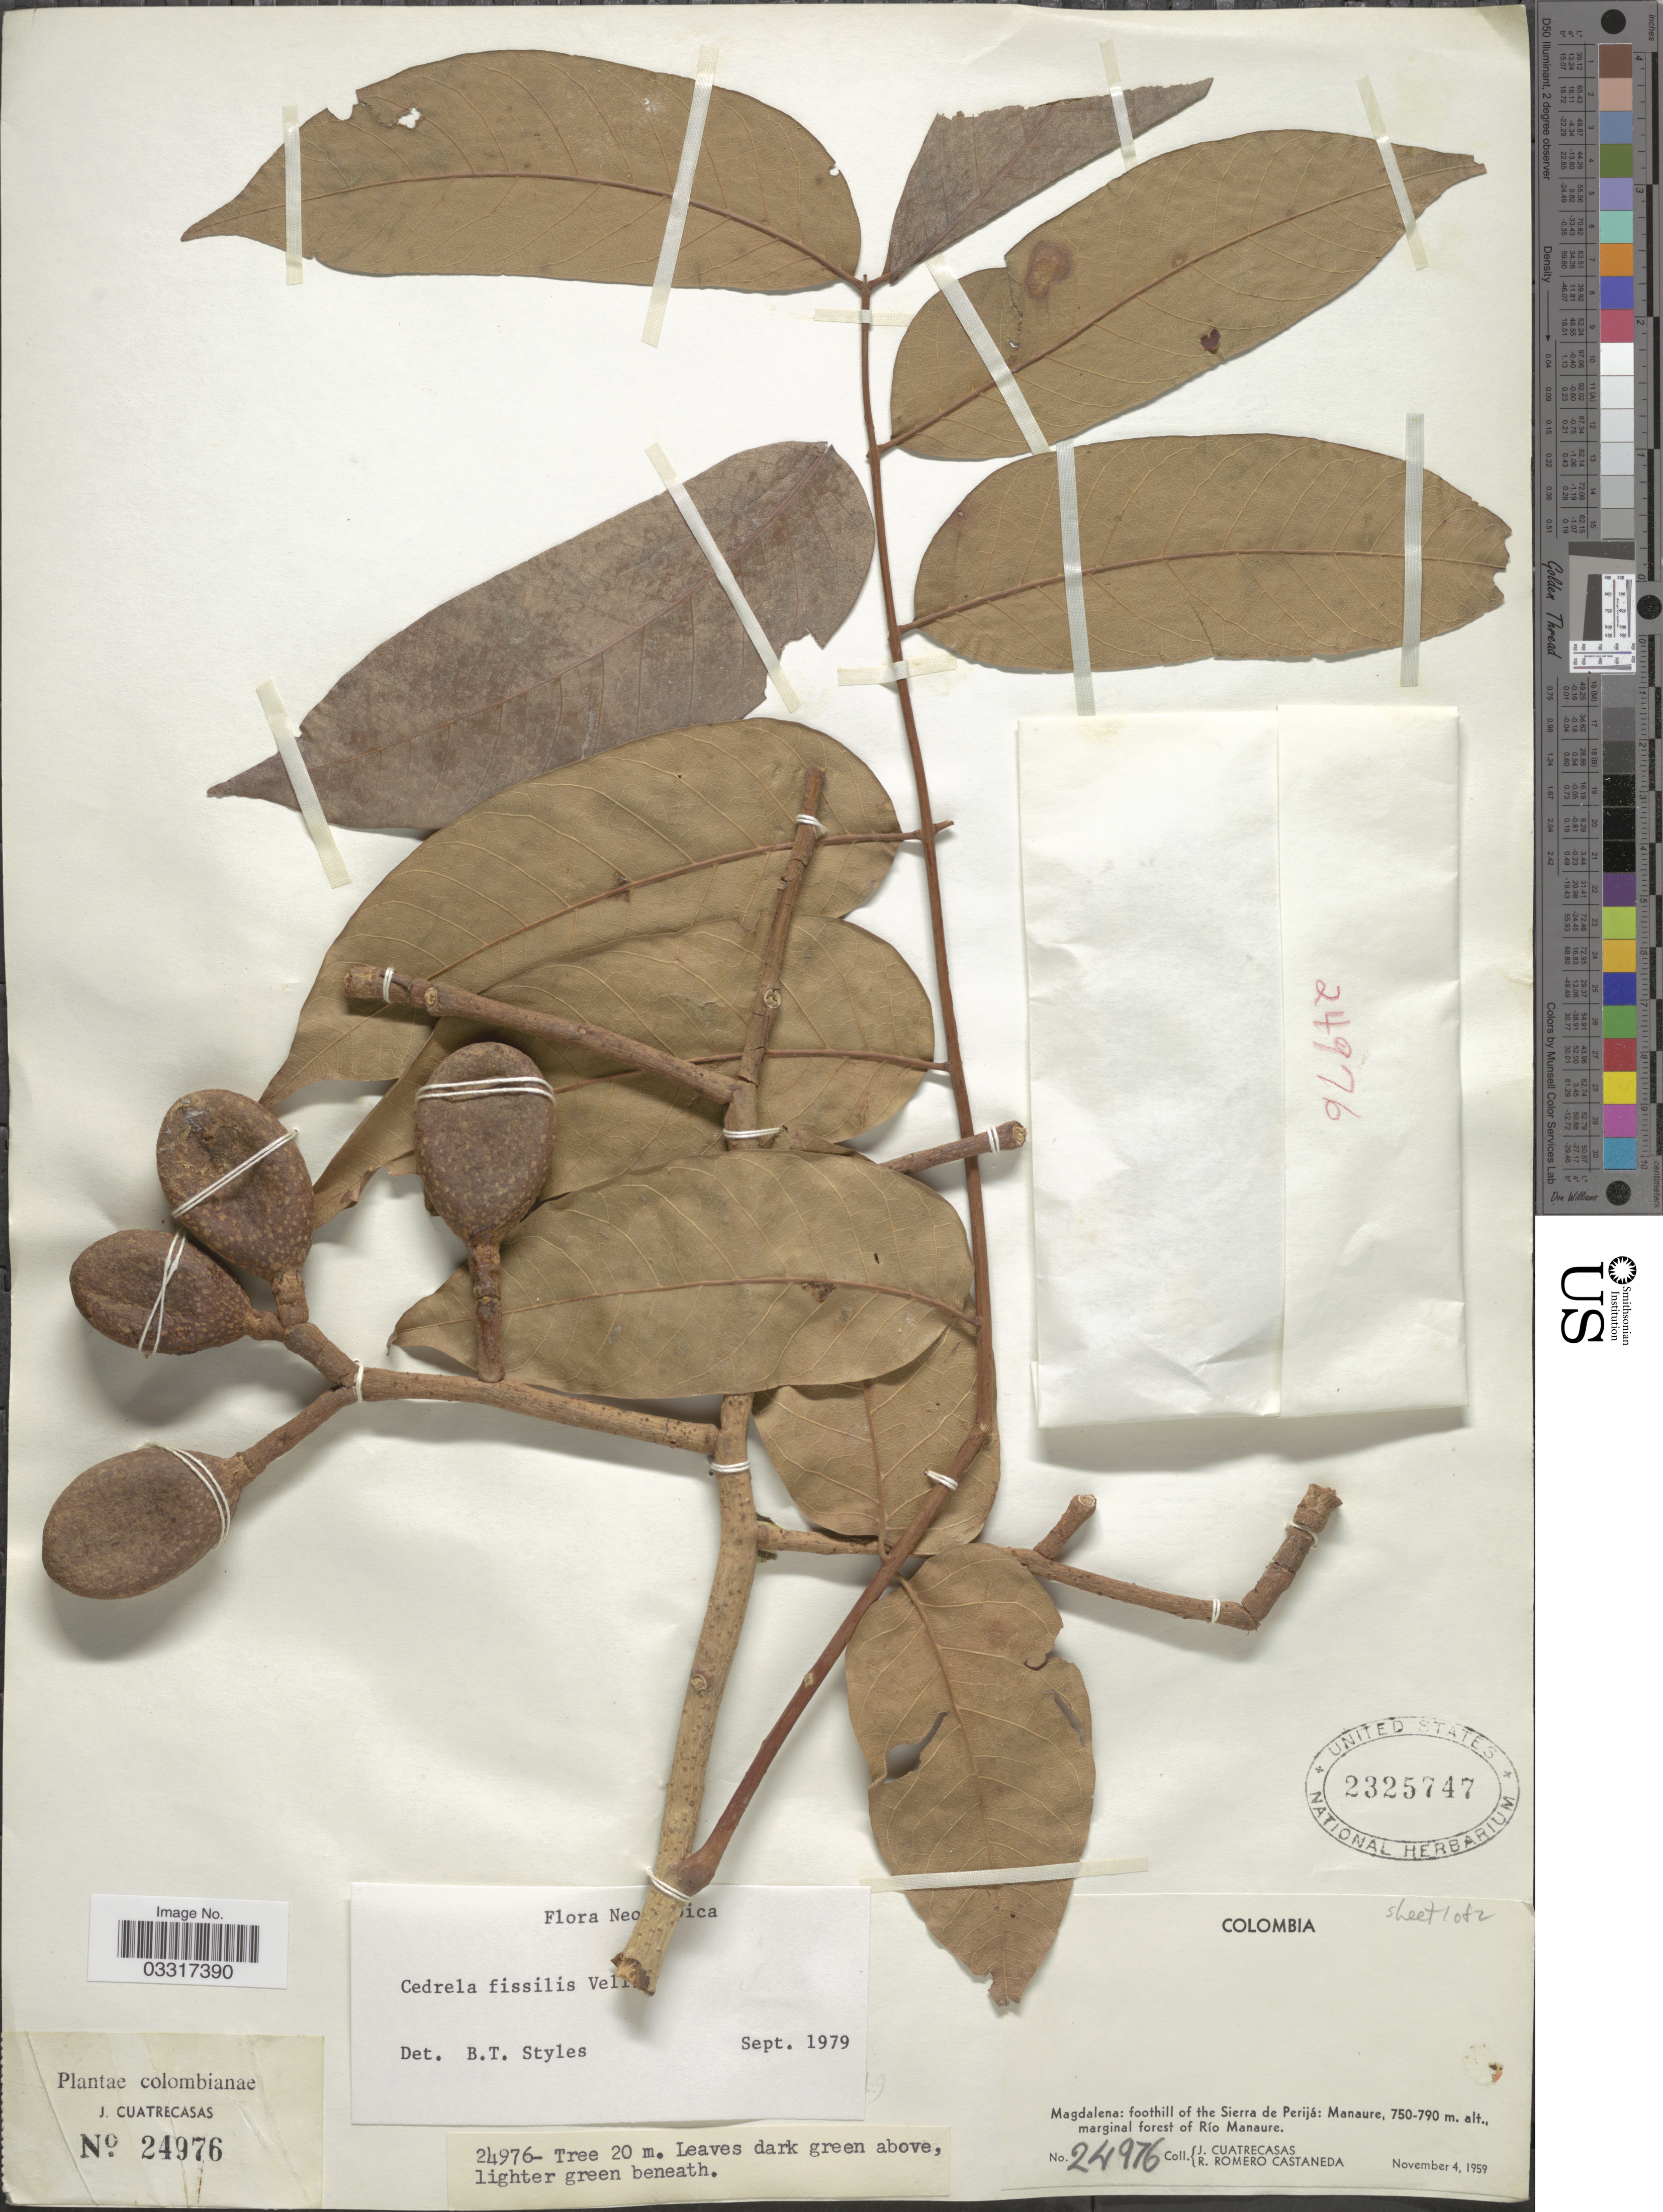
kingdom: Plantae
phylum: Tracheophyta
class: Magnoliopsida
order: Sapindales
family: Meliaceae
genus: Cedrela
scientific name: Cedrela fissilis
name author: Vell.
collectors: J. Cuatrecasas & R. Romero Castañeda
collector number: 24976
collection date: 1959-11-04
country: Colombia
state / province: Magdalena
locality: Foothill of the Sierra de Perijá: Manaure, marginal forest of Río Manaure.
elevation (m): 750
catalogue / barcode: US 2325747